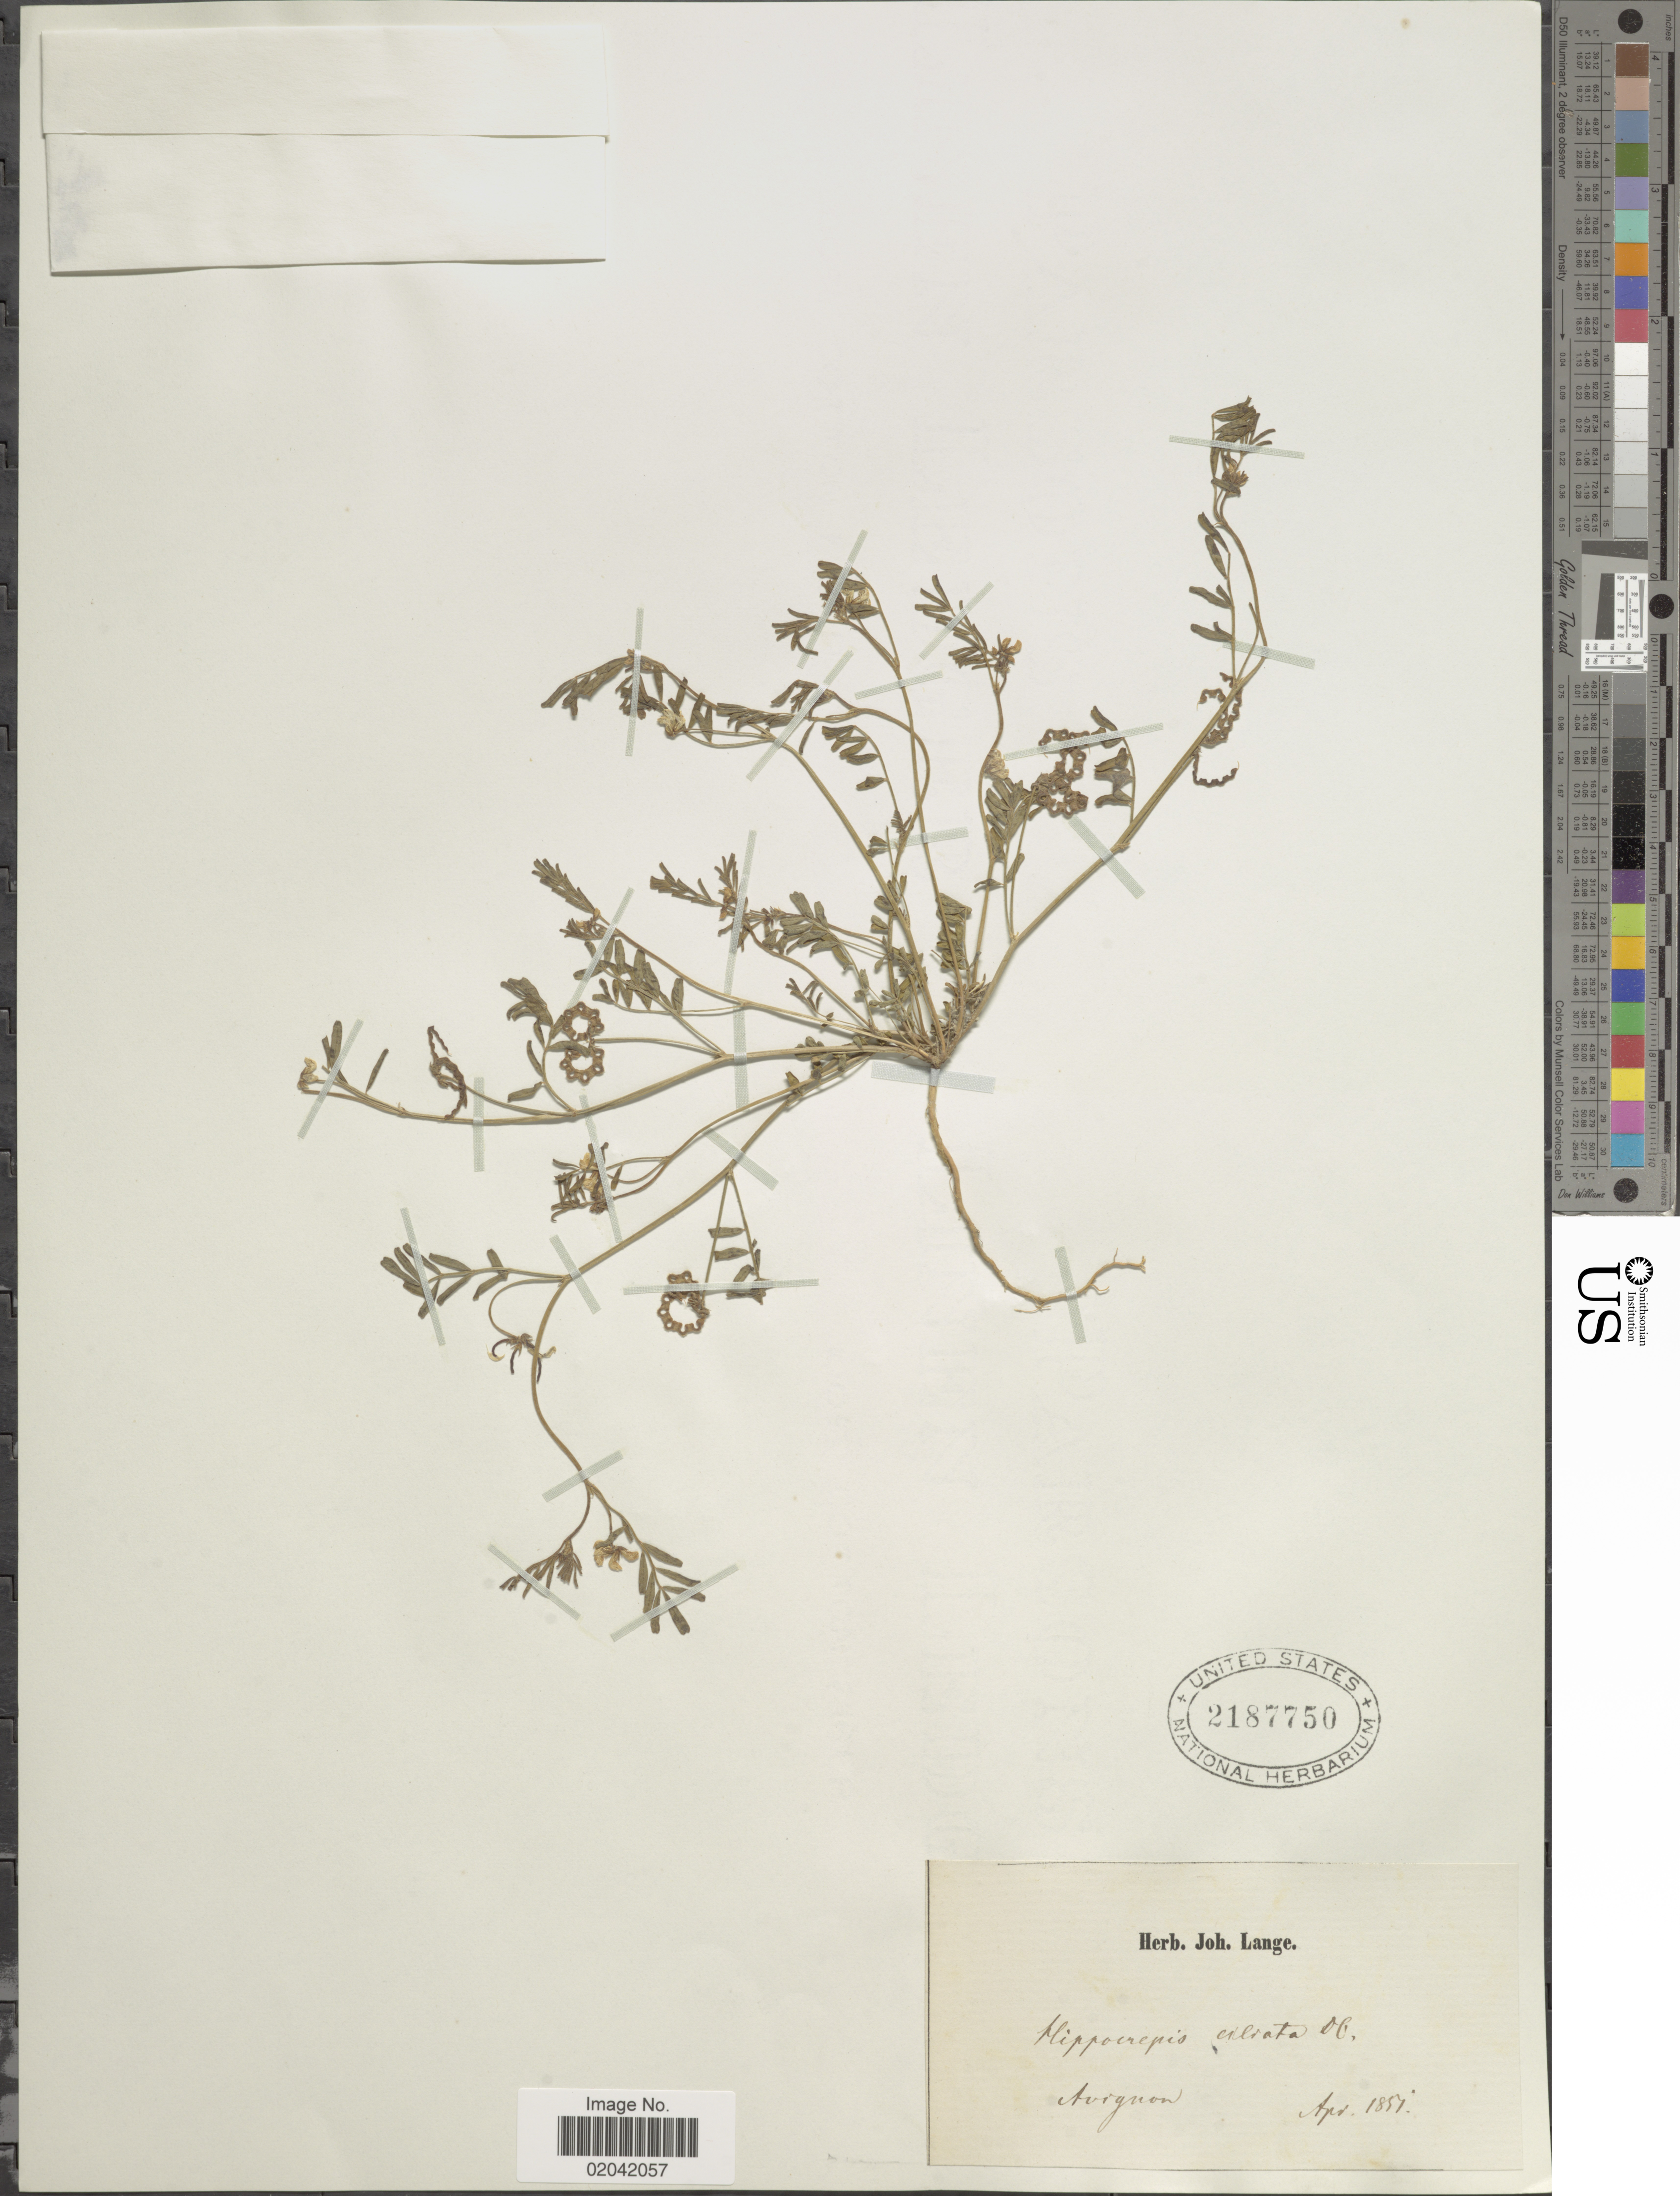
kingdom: Plantae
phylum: Tracheophyta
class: Magnoliopsida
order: Fabales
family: Fabaceae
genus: Hippocrepis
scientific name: Hippocrepis ciliata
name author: Willd.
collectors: ex herb. Joh. Lange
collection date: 1851-04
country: France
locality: Avignon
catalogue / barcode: US 2187550